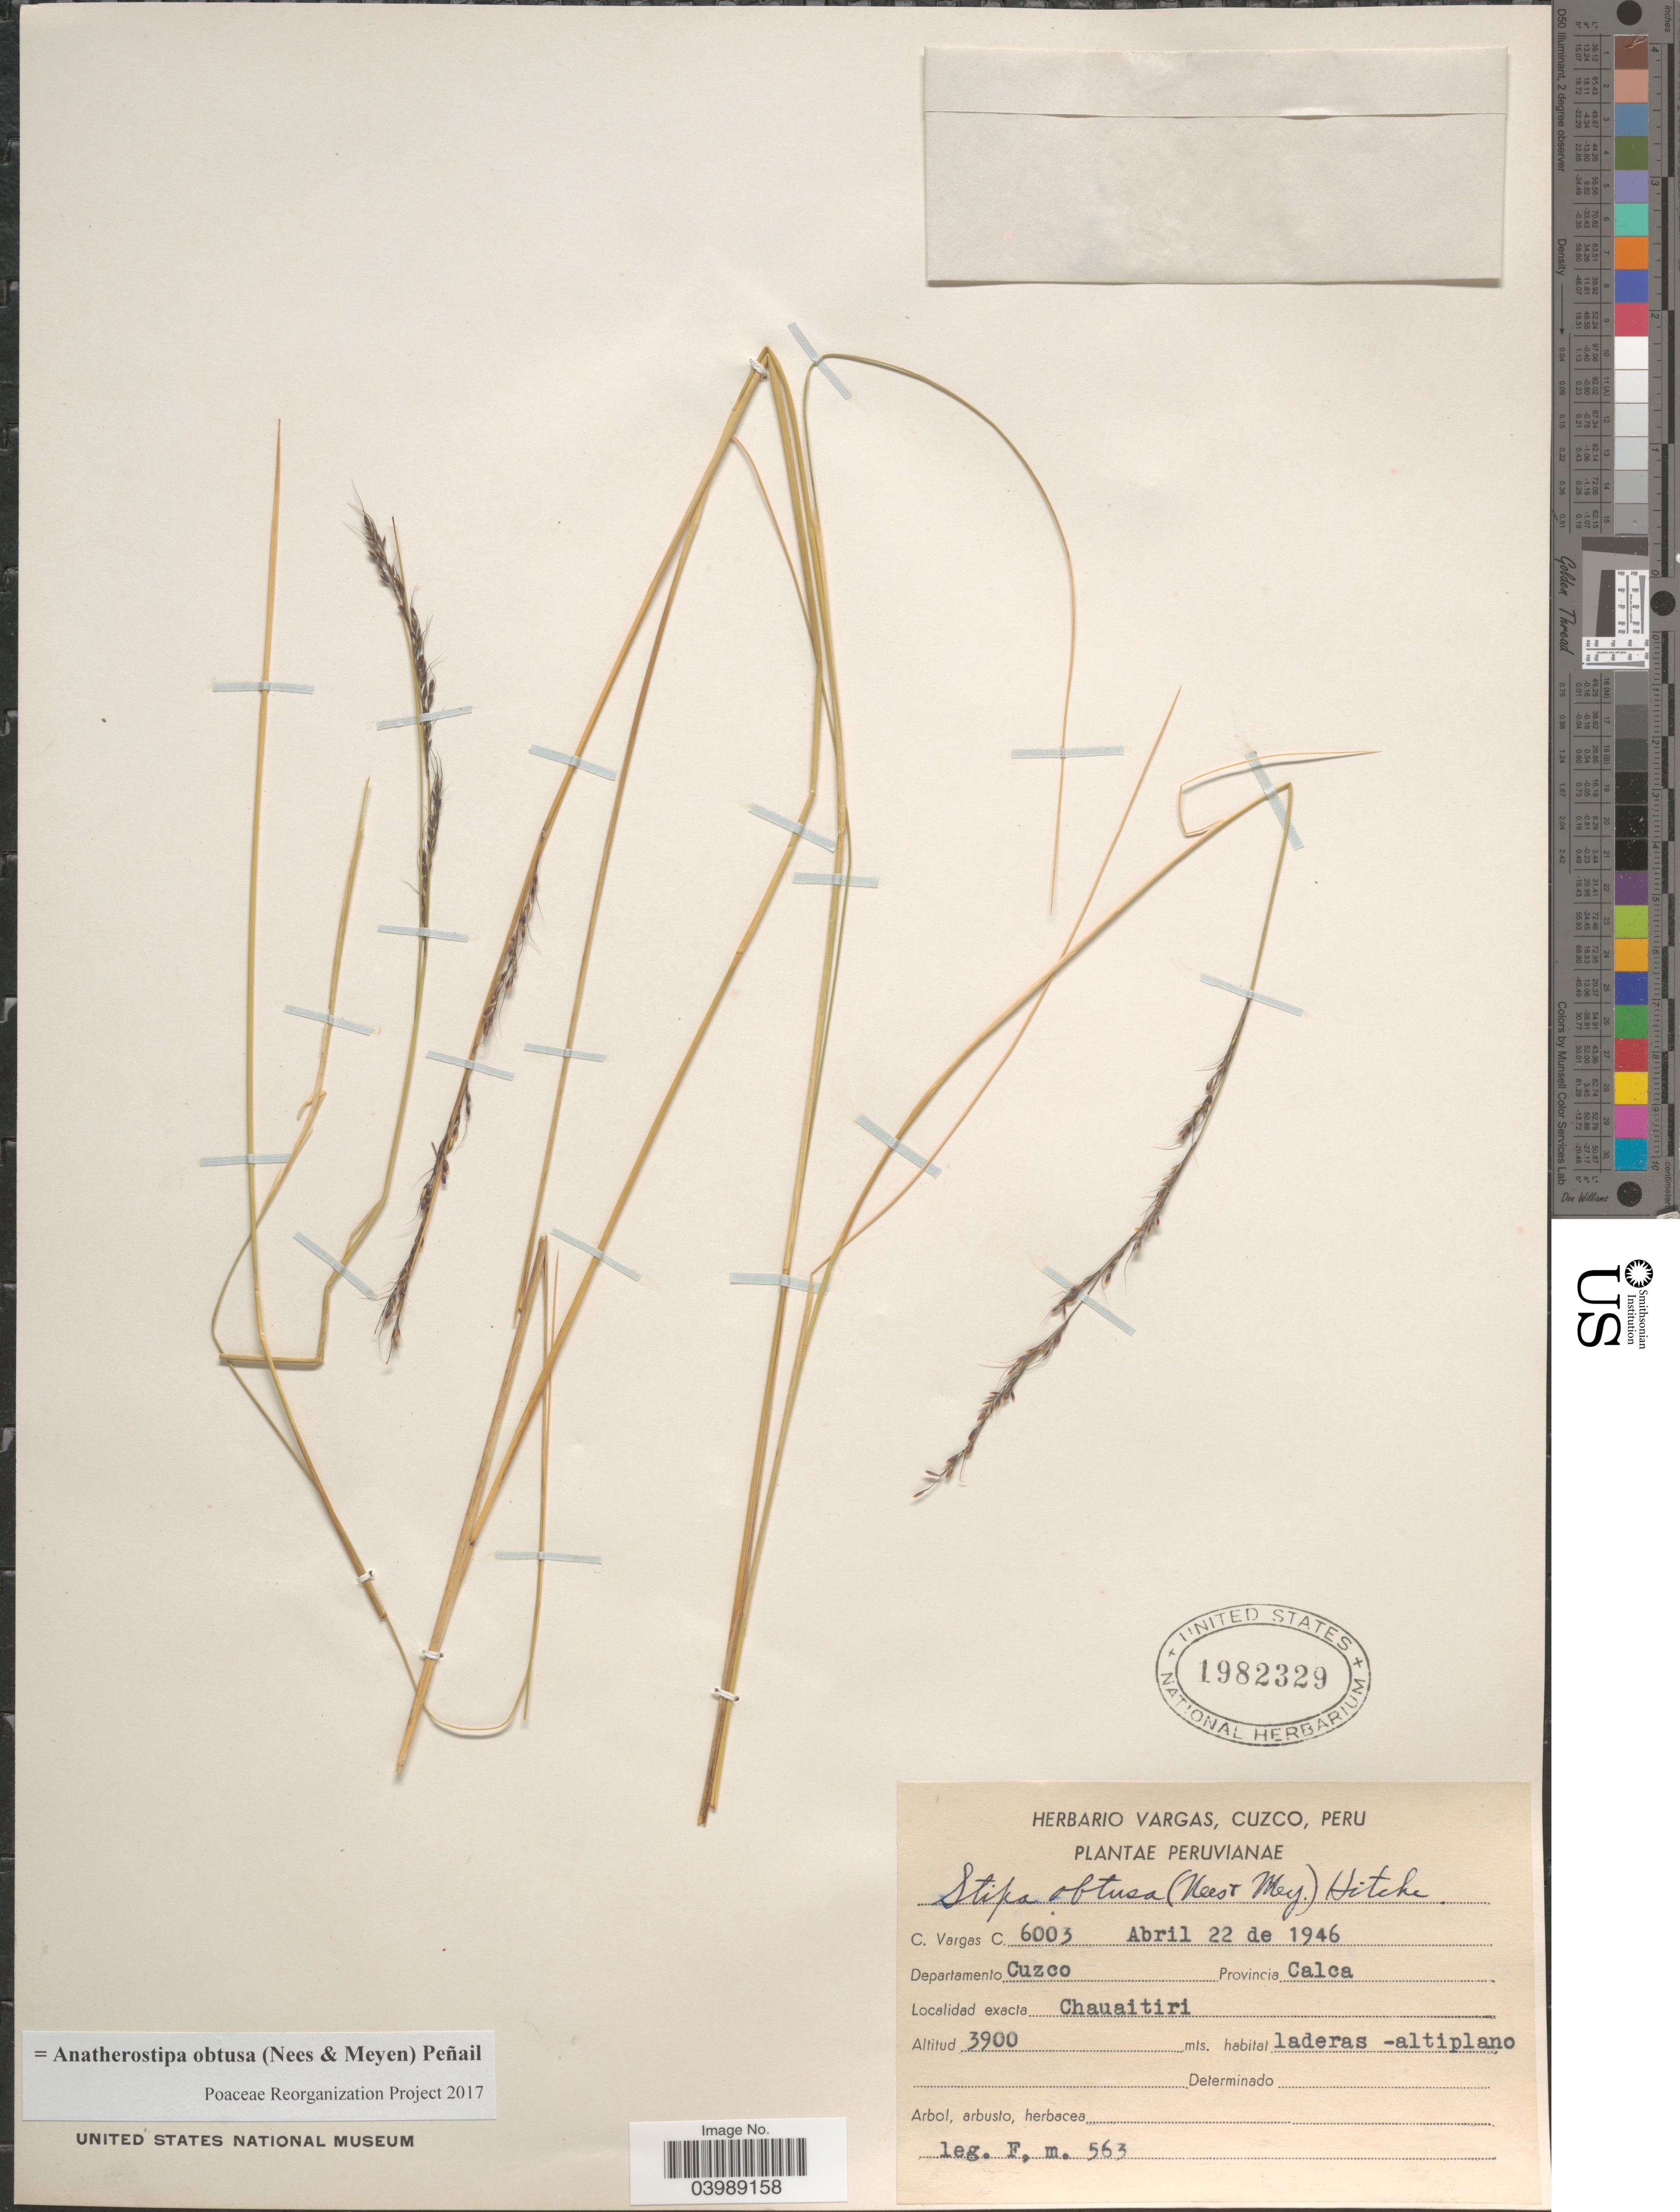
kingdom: Plantae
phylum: Tracheophyta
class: Liliopsida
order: Poales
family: Poaceae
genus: Anatherostipa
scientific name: Anatherostipa obtusa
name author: (Nees & Meyen) Peñailillo B.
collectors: F. J. F. Meyen & C. Vargas Calderón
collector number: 6003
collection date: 1946-04-22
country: Peru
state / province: Cusco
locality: Departamento Cuzco. Provincia Calca. Chauaitiri.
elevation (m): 3900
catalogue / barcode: US 1982329